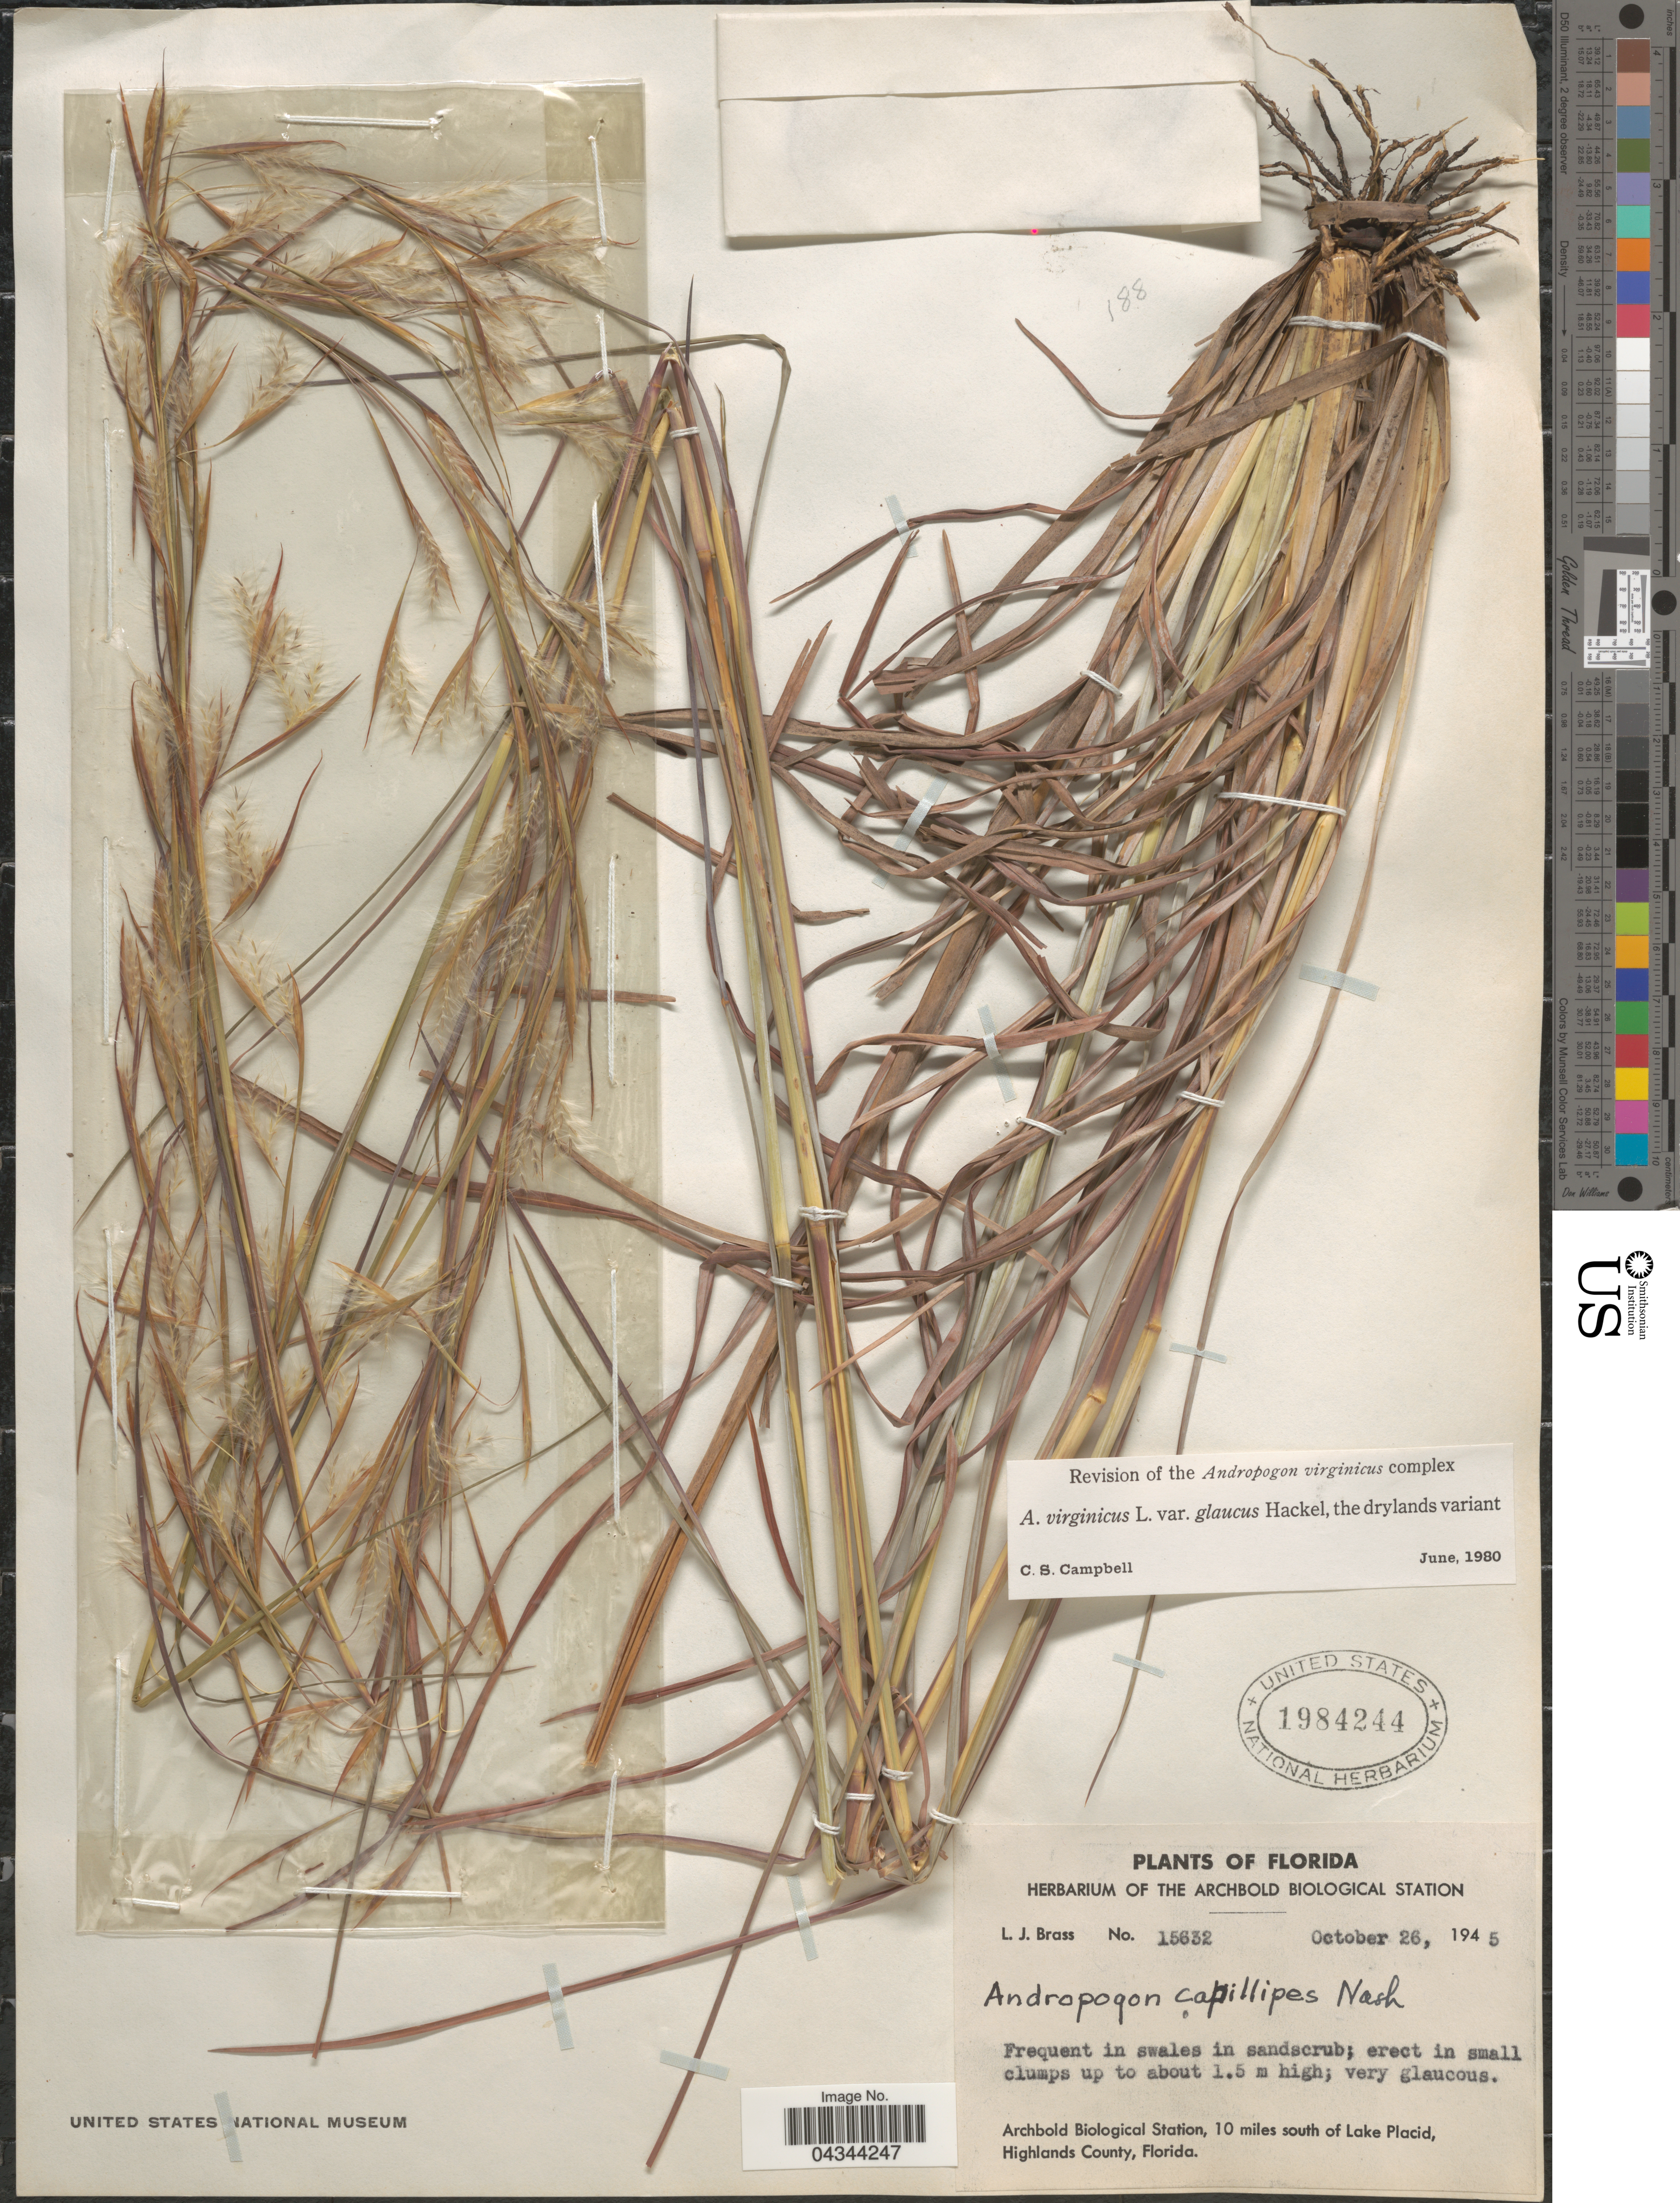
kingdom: Plantae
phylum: Tracheophyta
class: Liliopsida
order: Poales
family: Poaceae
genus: Andropogon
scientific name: Andropogon virginicus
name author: L.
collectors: L. J. Brass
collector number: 15632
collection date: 1945-10-26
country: United States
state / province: Florida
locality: Archbold Biological Station, 10 miles south of Lake Placid, Highlands County.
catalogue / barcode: US 1984244